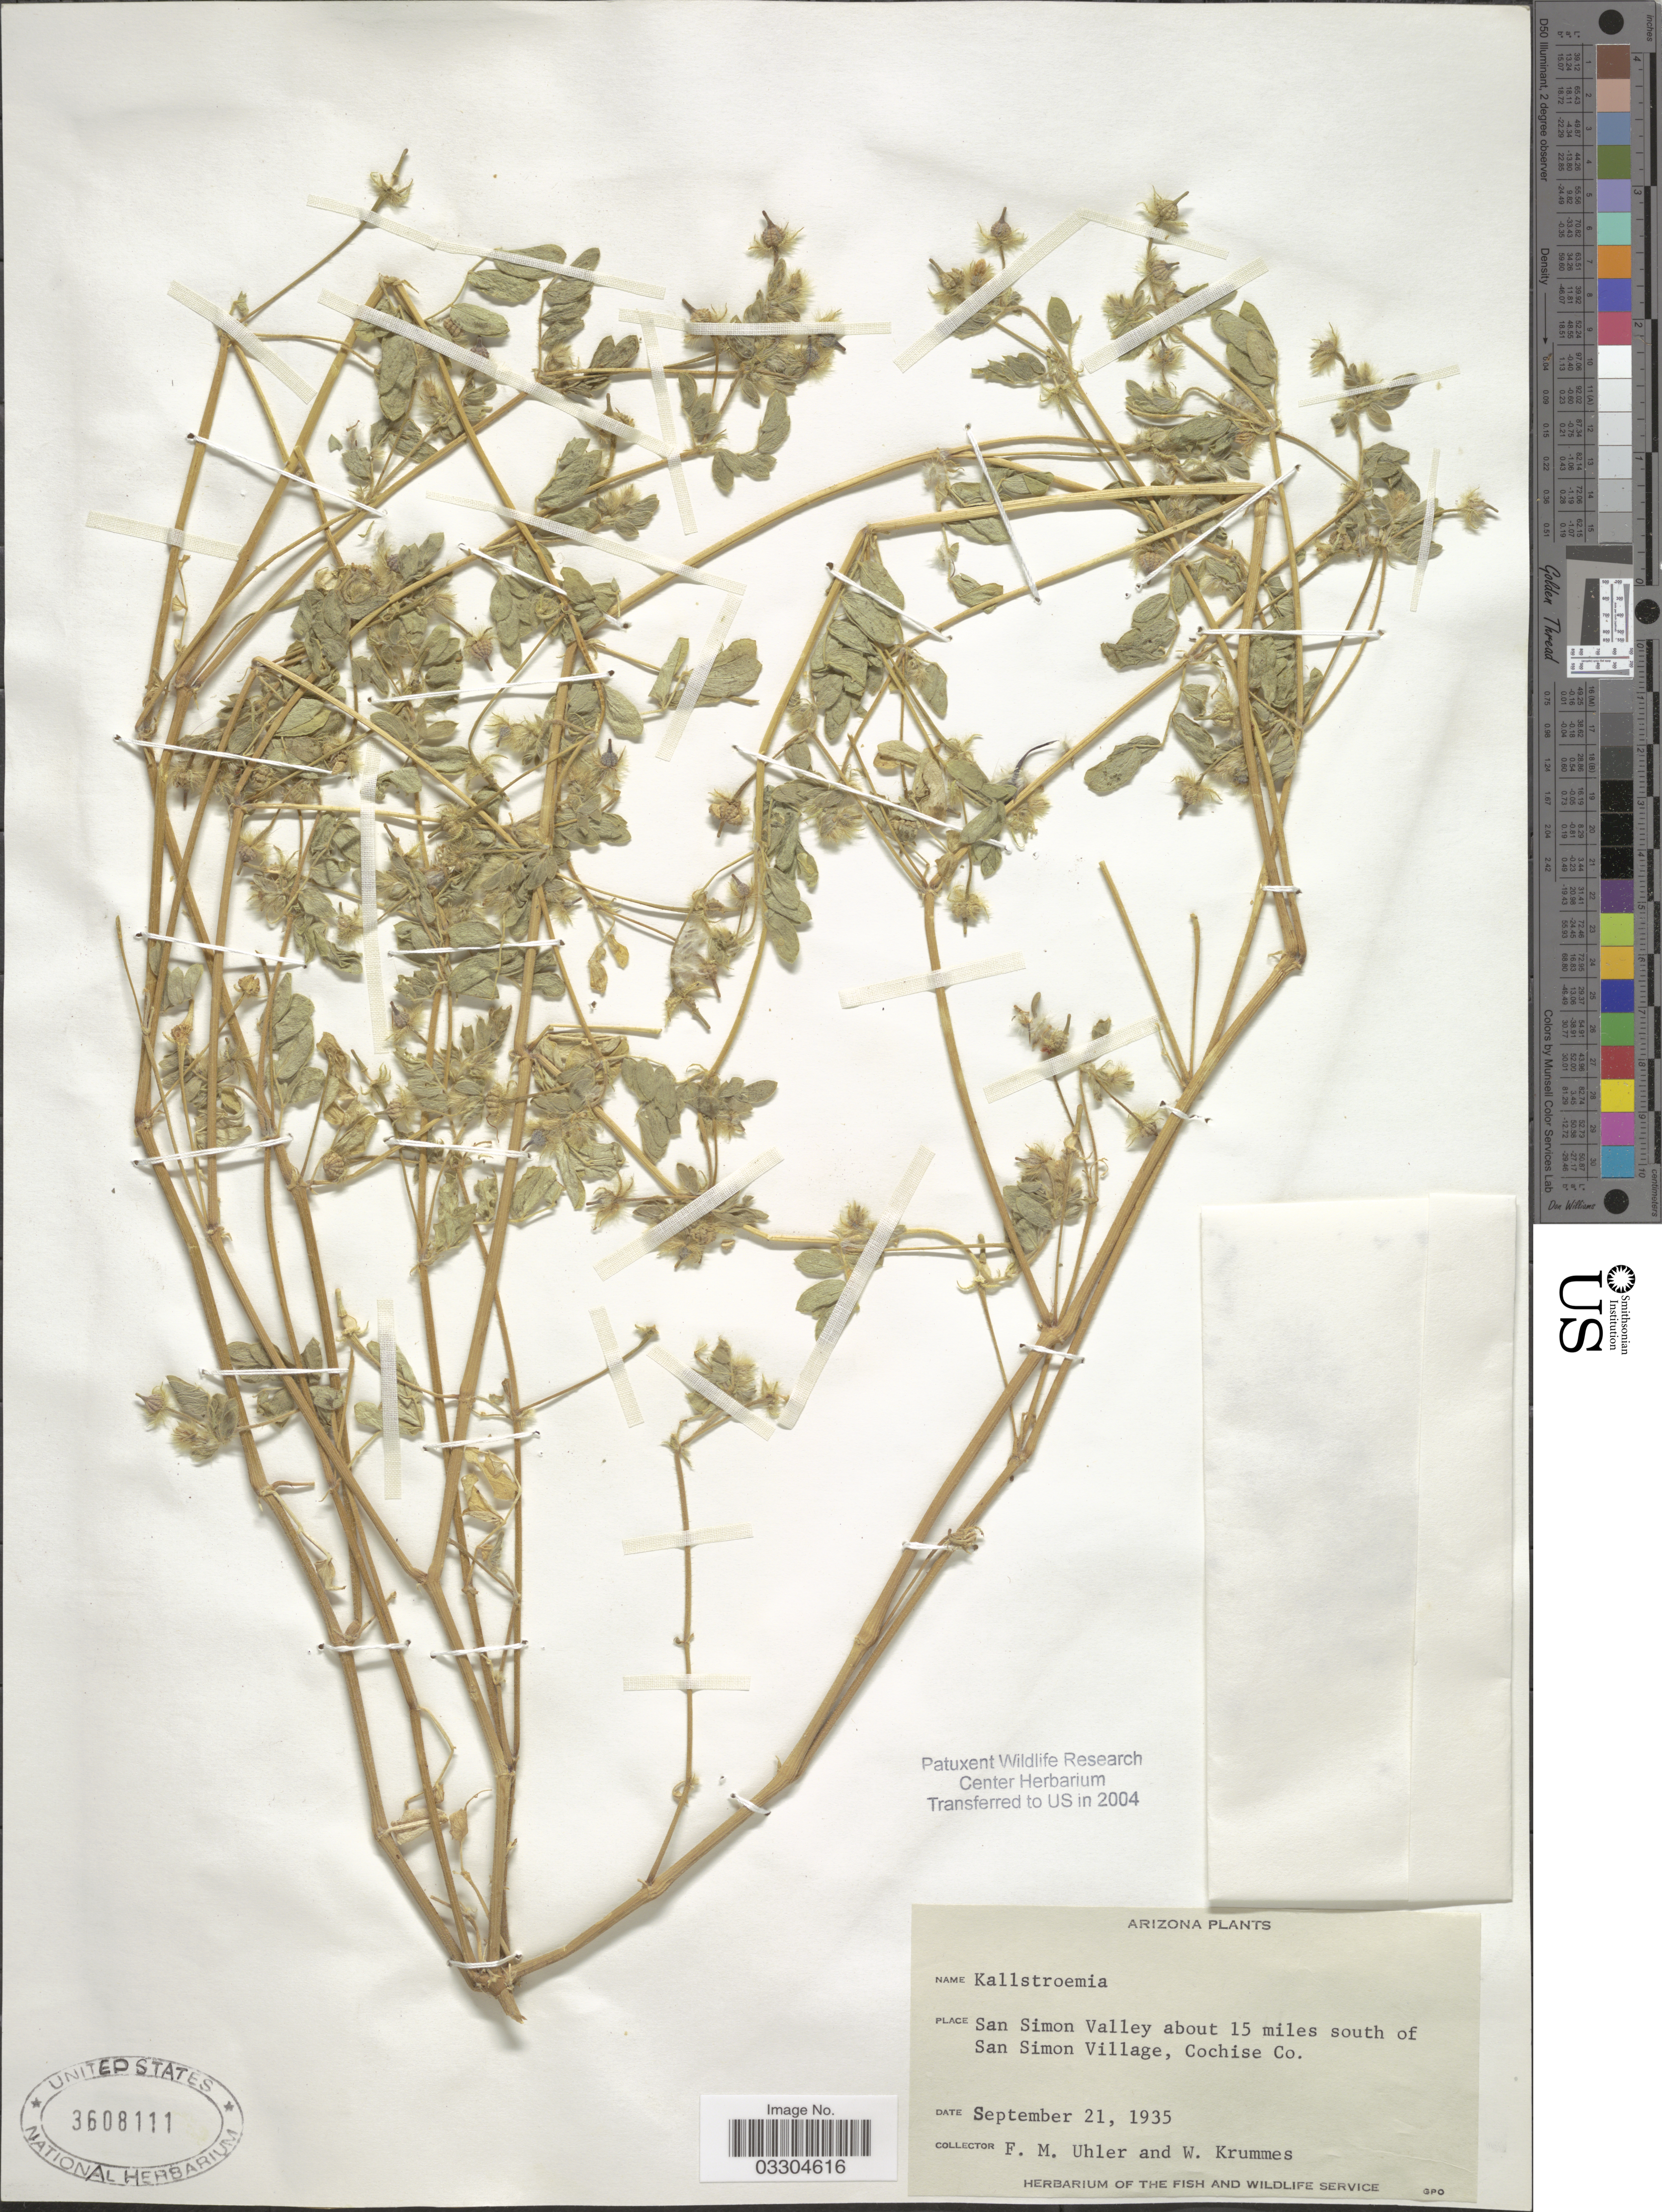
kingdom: Plantae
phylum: Tracheophyta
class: Magnoliopsida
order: Zygophyllales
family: Zygophyllaceae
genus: Kallstroemia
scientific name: Kallstroemia sp.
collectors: F. M. Uhler & W. Krummes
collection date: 1935-09-21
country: United States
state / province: Arizona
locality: San Simon Valle about 15 miles south of San Simon Village, Cochise Co.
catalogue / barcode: US 3608111